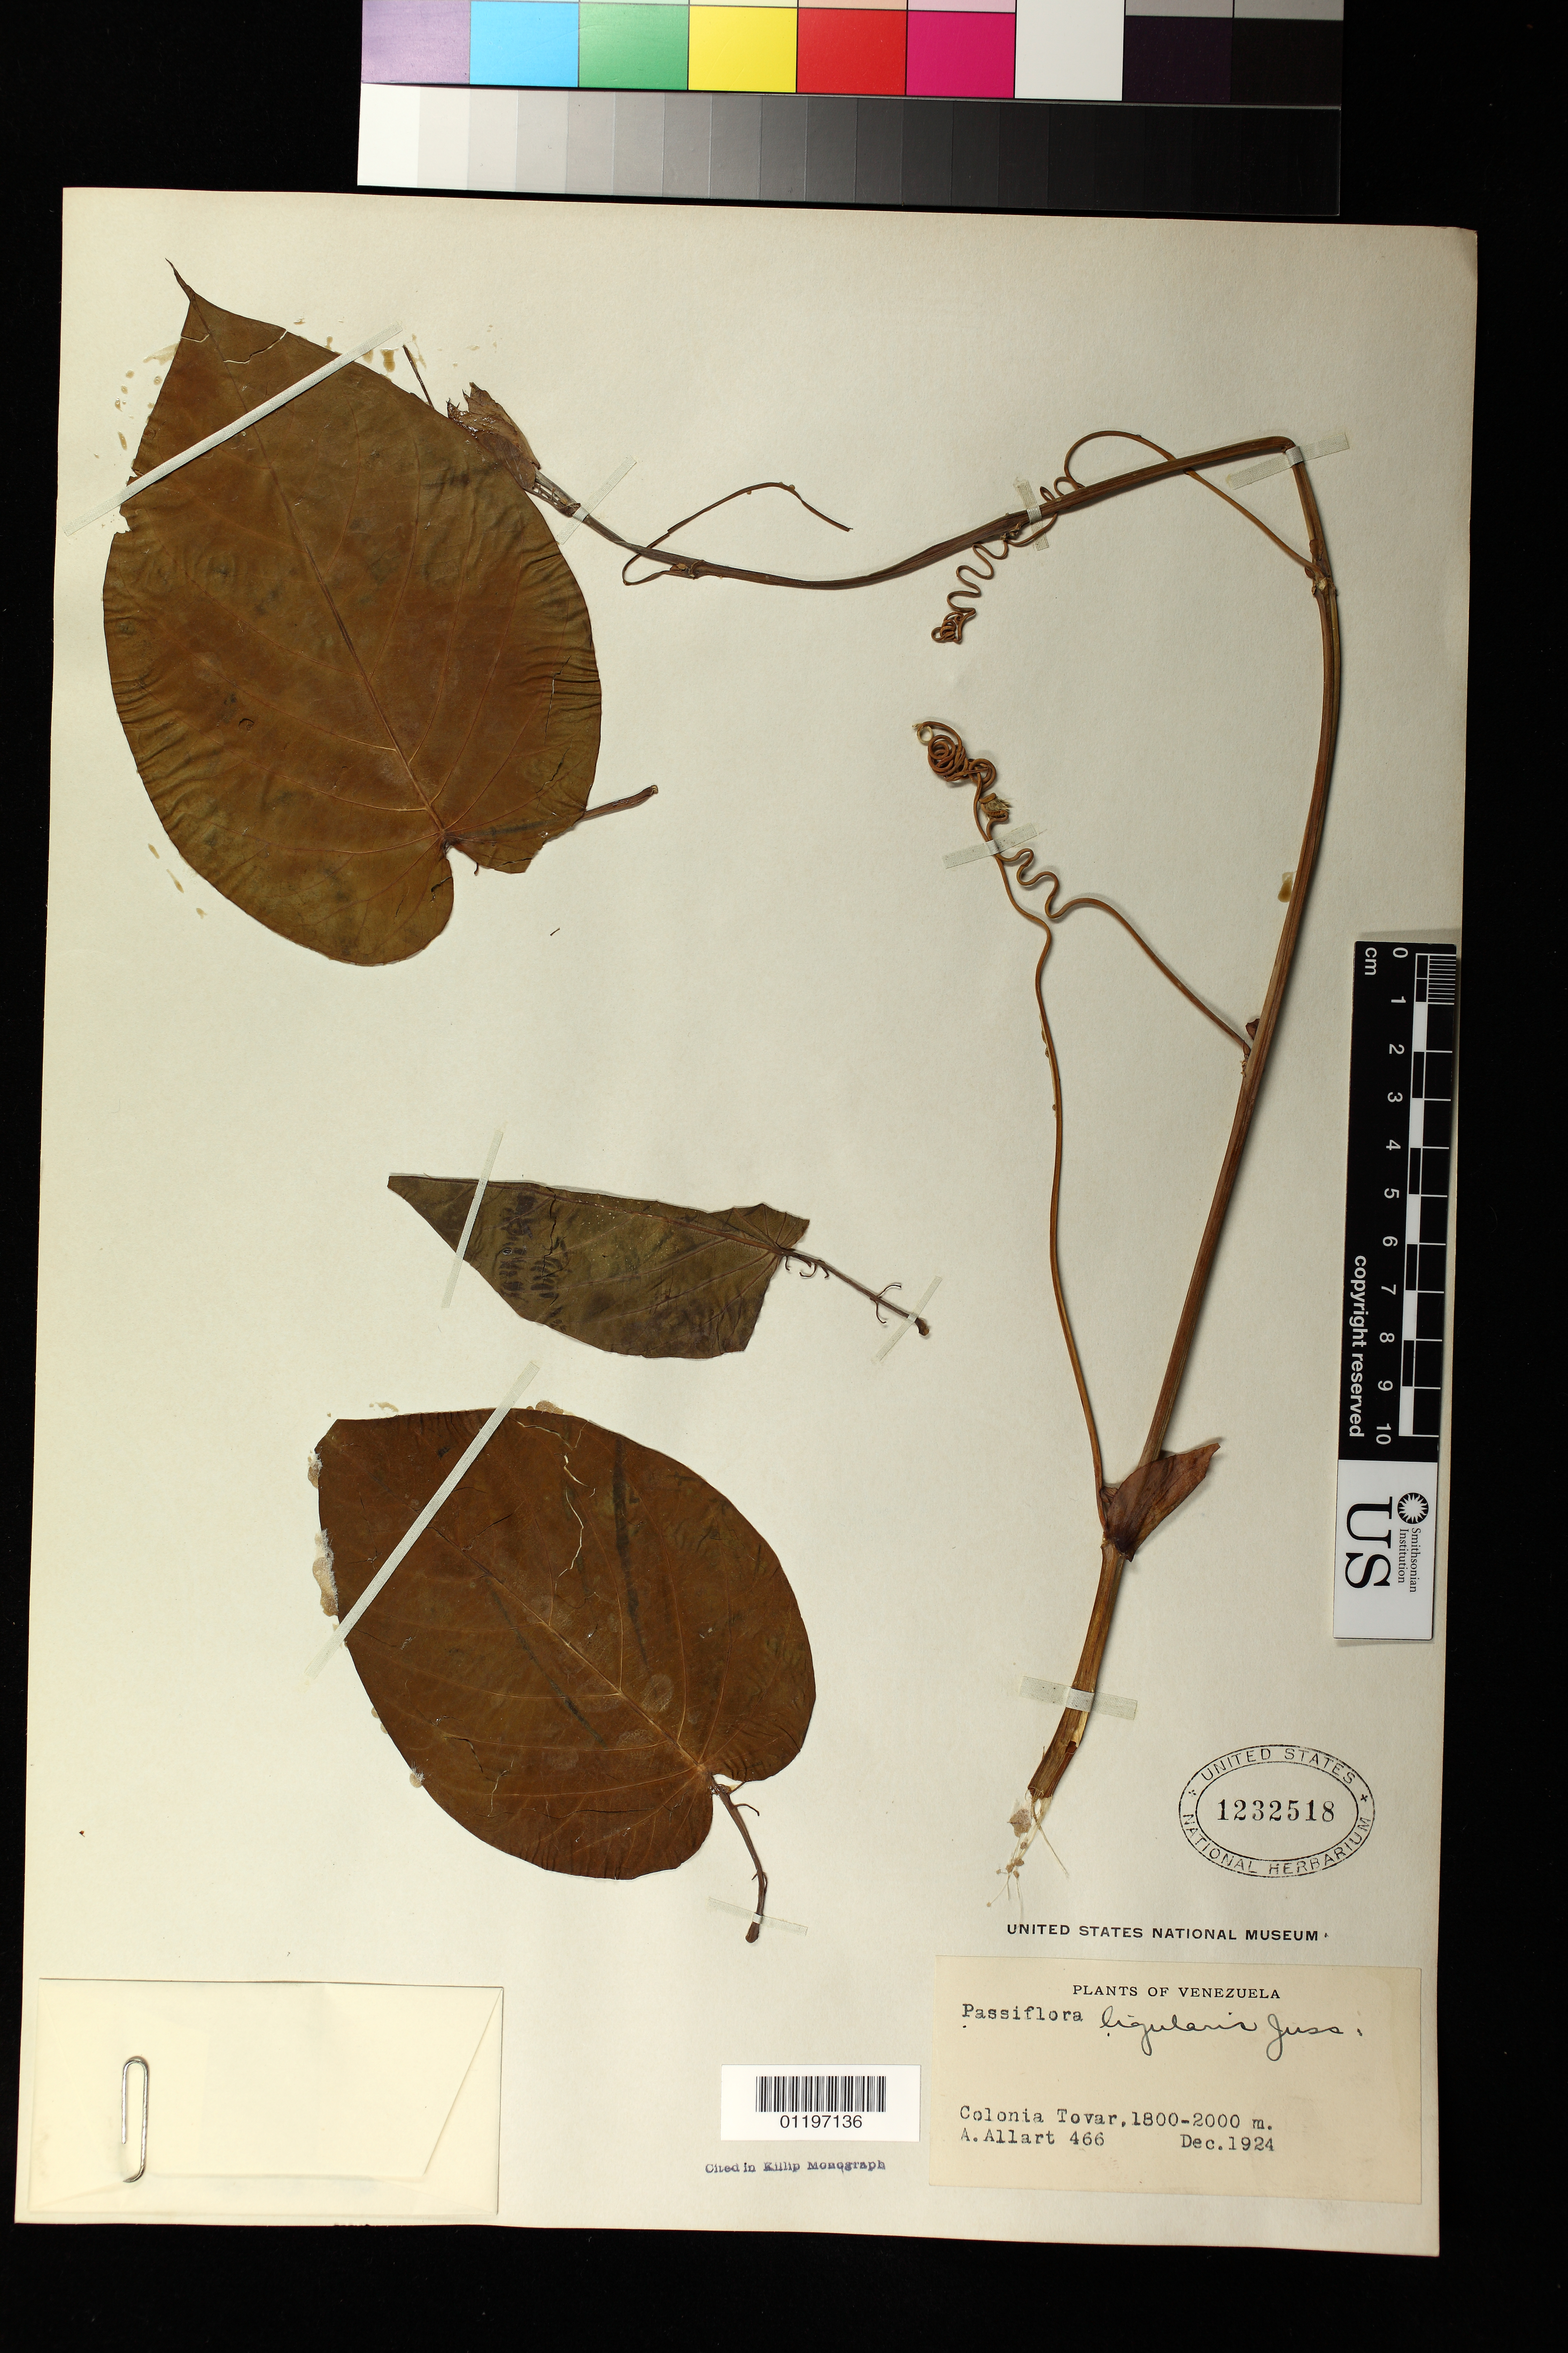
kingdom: Plantae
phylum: Tracheophyta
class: Magnoliopsida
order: Malpighiales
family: Passifloraceae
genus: Passiflora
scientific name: Passiflora ligularis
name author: Juss.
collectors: A. Allart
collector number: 466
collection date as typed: Dec 1924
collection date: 1924-12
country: Venezuela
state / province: Aragua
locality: Colonia Tovar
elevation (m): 1800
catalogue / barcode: US 1232518